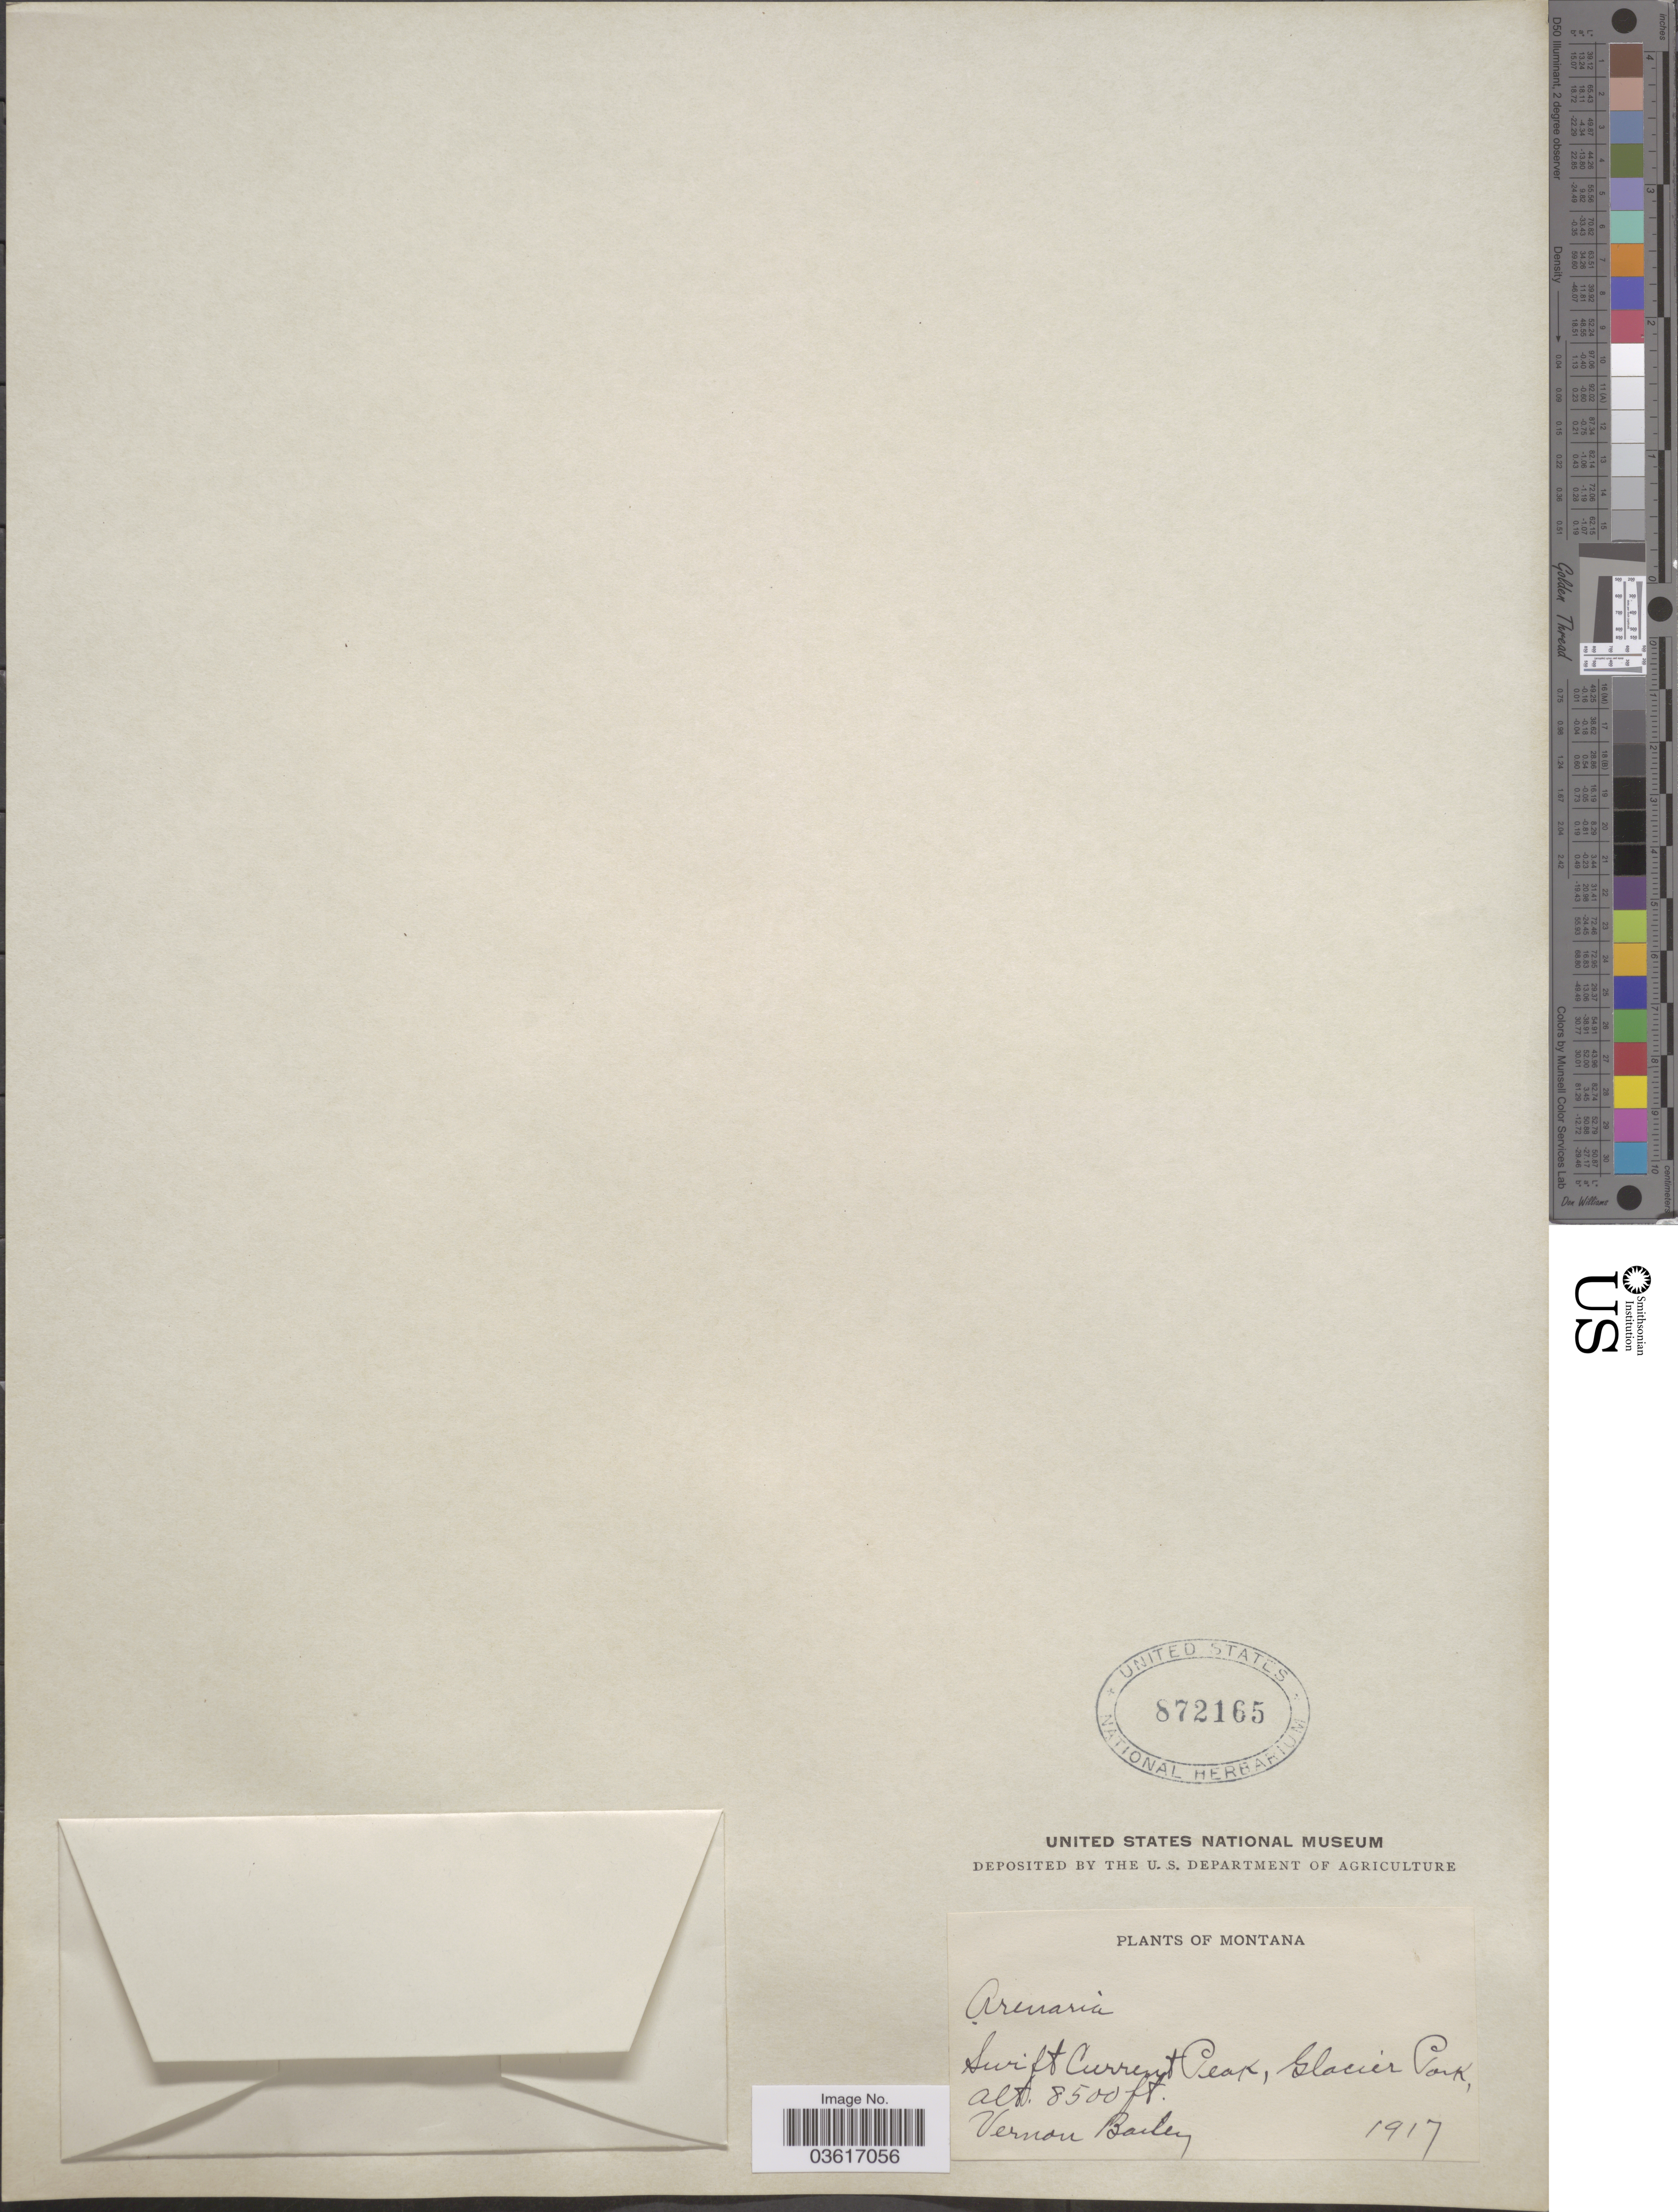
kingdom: Plantae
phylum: Tracheophyta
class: Magnoliopsida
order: Caryophyllales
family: Caryophyllaceae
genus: Minuartia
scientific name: Minuartia sp.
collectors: V. O. Bailey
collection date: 1917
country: United States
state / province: Montana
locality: Swift Current Peak, Glacier Park.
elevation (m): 2591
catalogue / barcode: US 872165